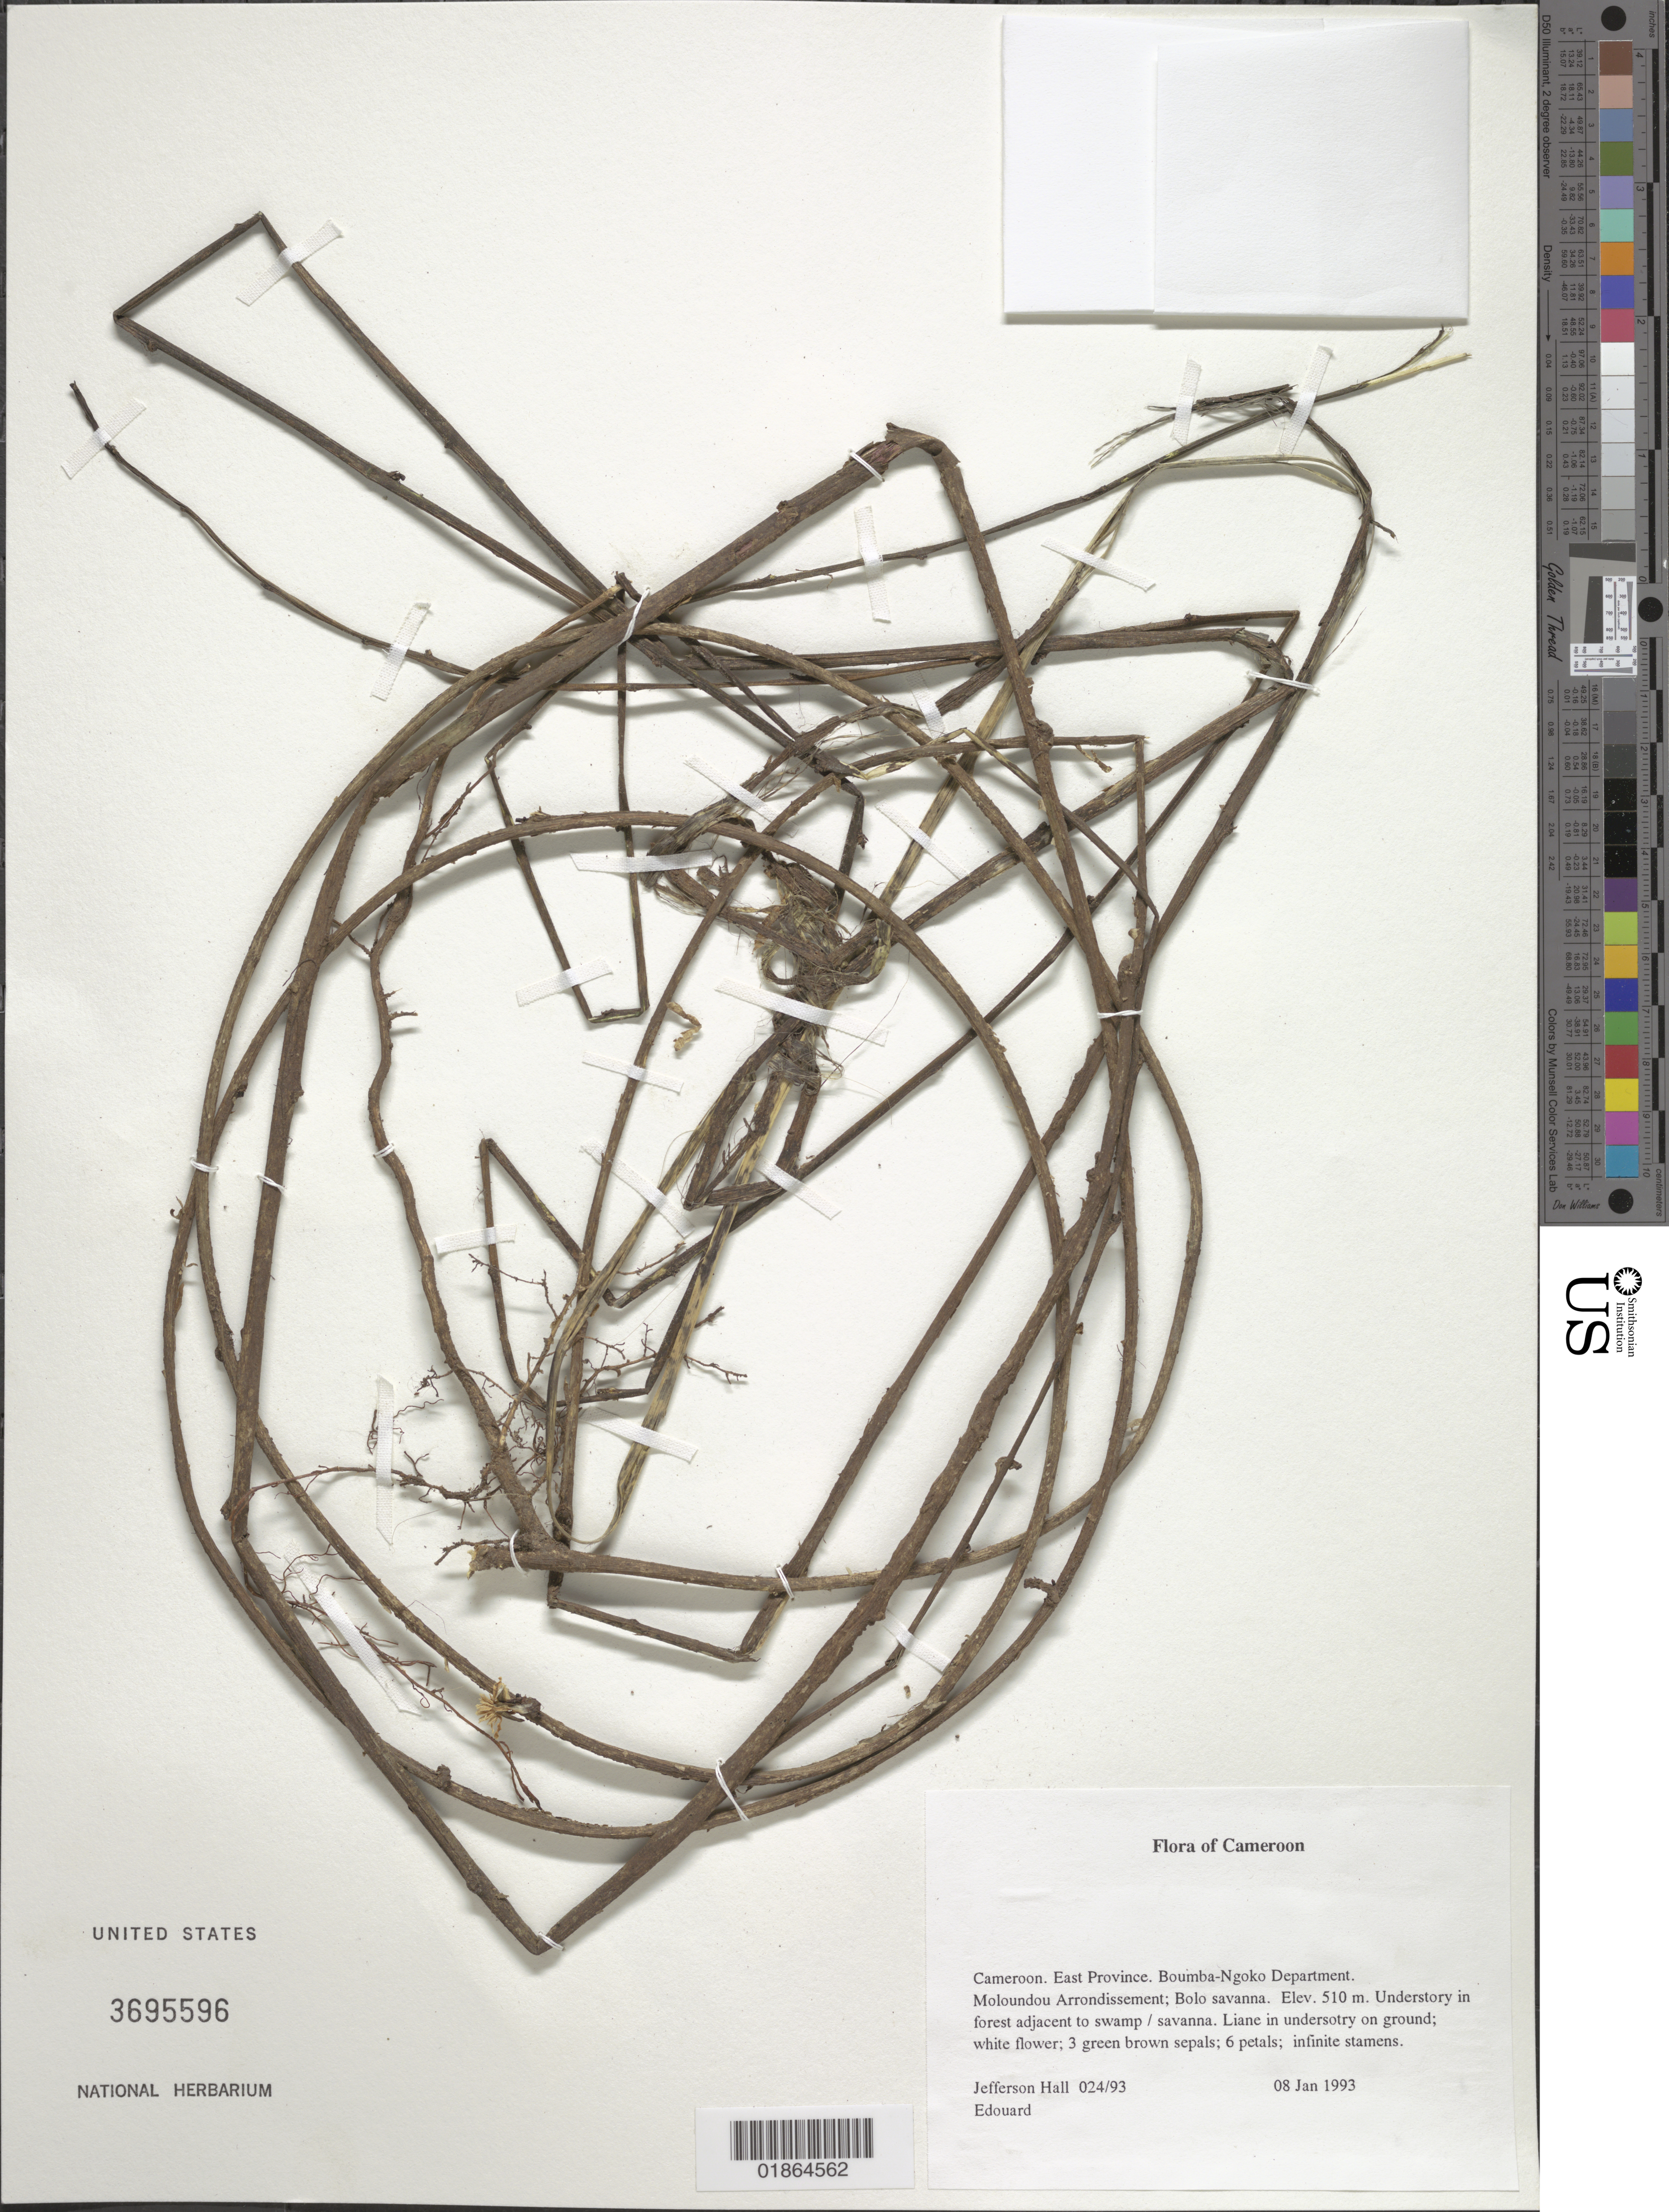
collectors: J. Hall & -. Edouard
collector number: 024/93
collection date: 1993-01-08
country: Cameroon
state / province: Est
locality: East Province. Boumba-Ngoko Department. Moloundou Arrondissement; Bolo savanna.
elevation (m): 510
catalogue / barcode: US 3695596